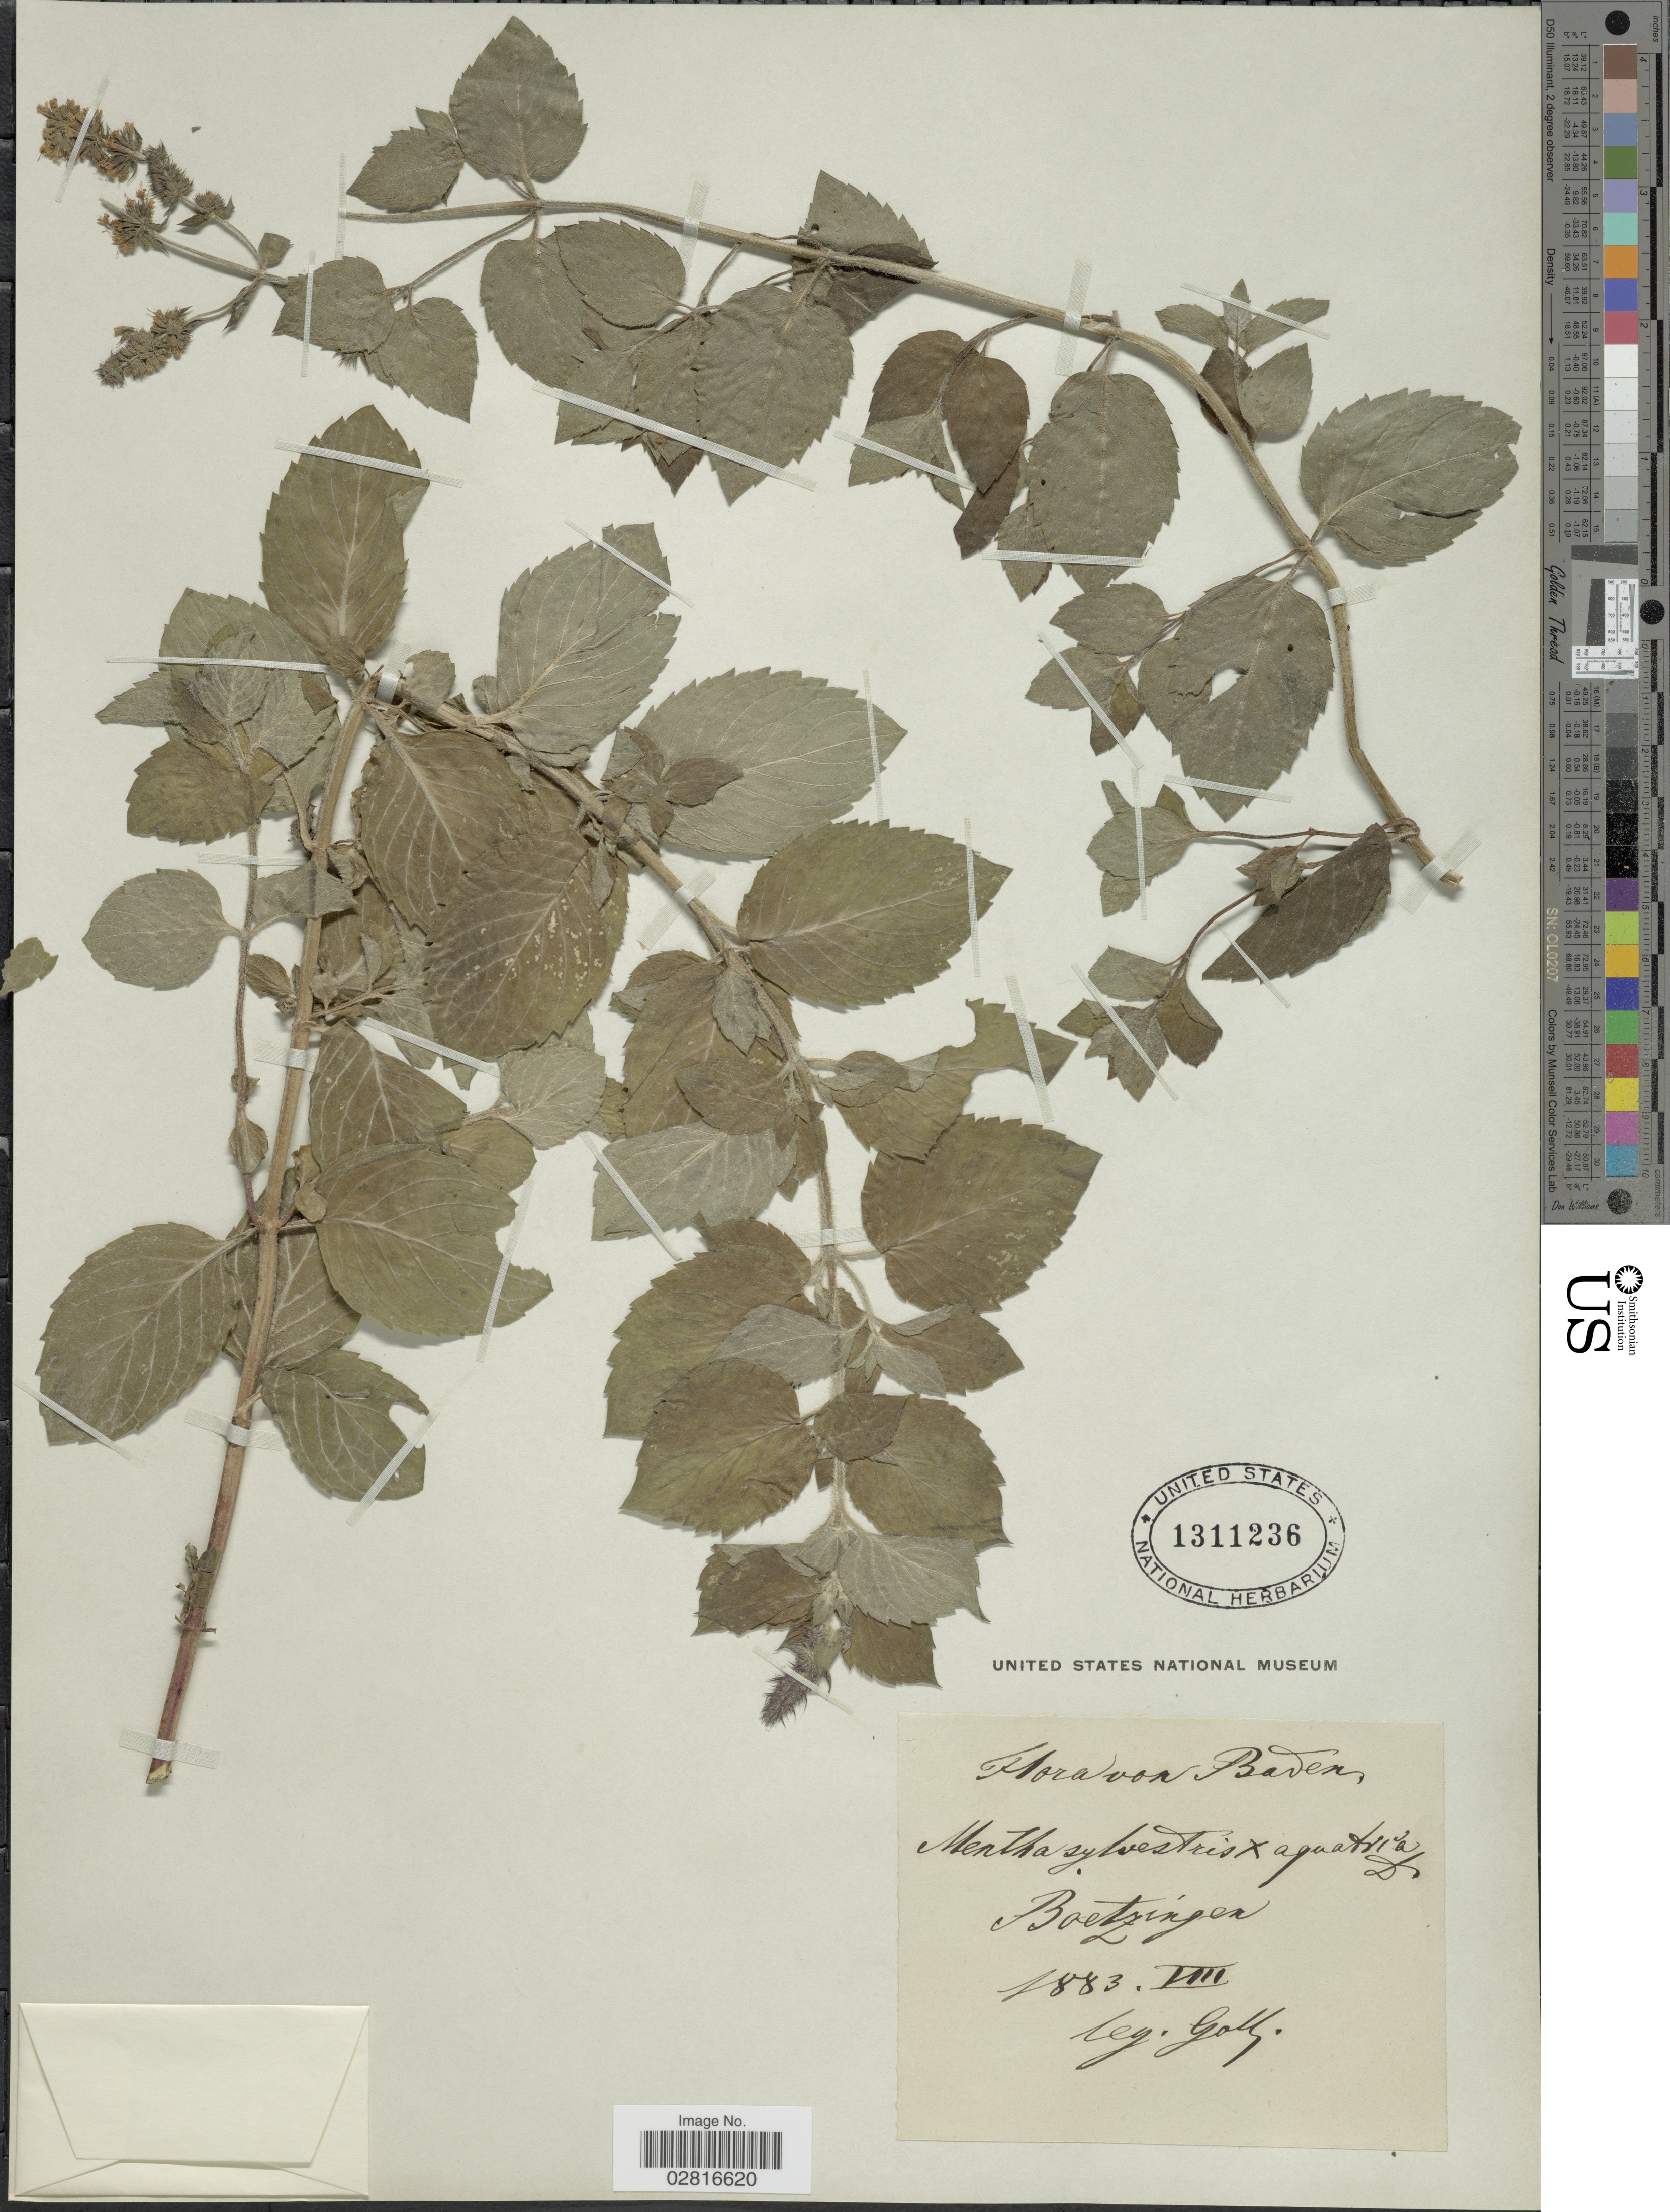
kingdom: Plantae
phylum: Tracheophyta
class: Magnoliopsida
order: Lamiales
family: Lamiaceae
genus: Mentha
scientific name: Mentha sylvestris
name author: L.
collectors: -. Goll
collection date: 1883-08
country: Germany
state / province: Baden-Württemberg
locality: Baden. Boetzingen.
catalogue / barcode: US 1311236